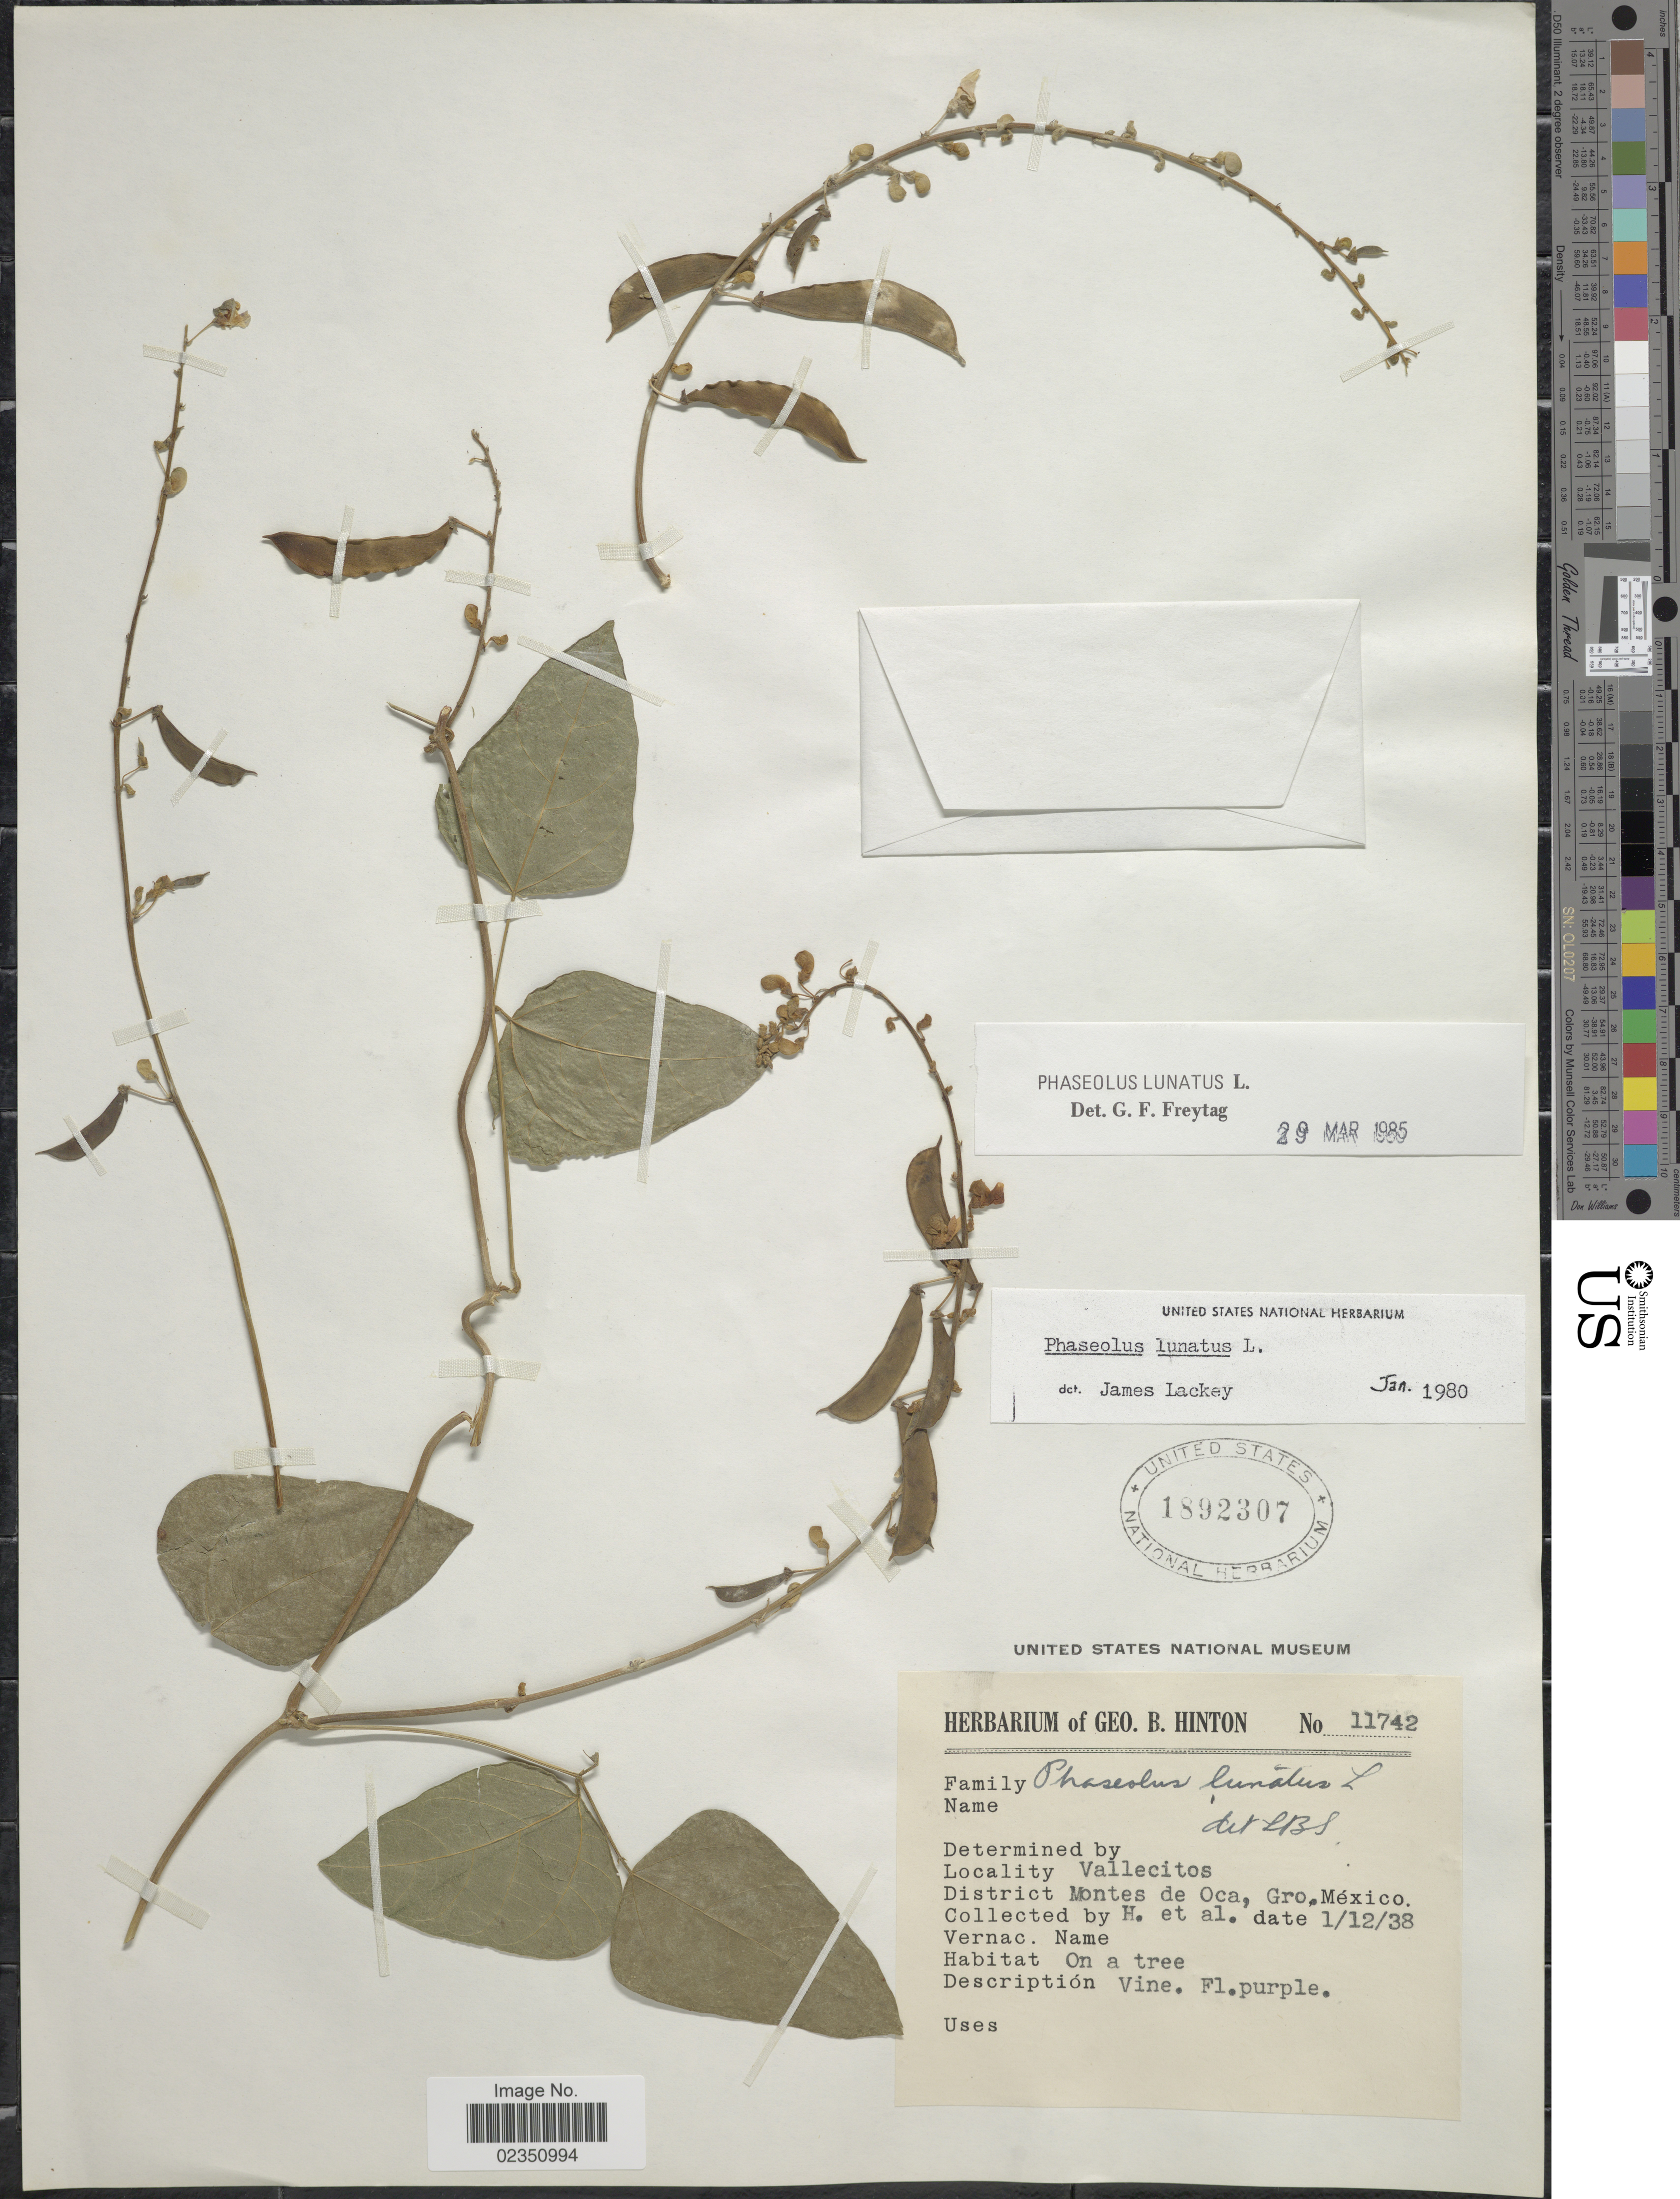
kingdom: Plantae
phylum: Tracheophyta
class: Magnoliopsida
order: Fabales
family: Fabaceae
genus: Phaseolus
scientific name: Phaseolus lunatus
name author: L.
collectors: G. B. Hinton & et al.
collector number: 11742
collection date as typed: Transcribed d/m/y: 12/1/38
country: Mexico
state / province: Guerrero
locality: Vallecitos, District Montes de Oca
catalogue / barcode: US 1892307